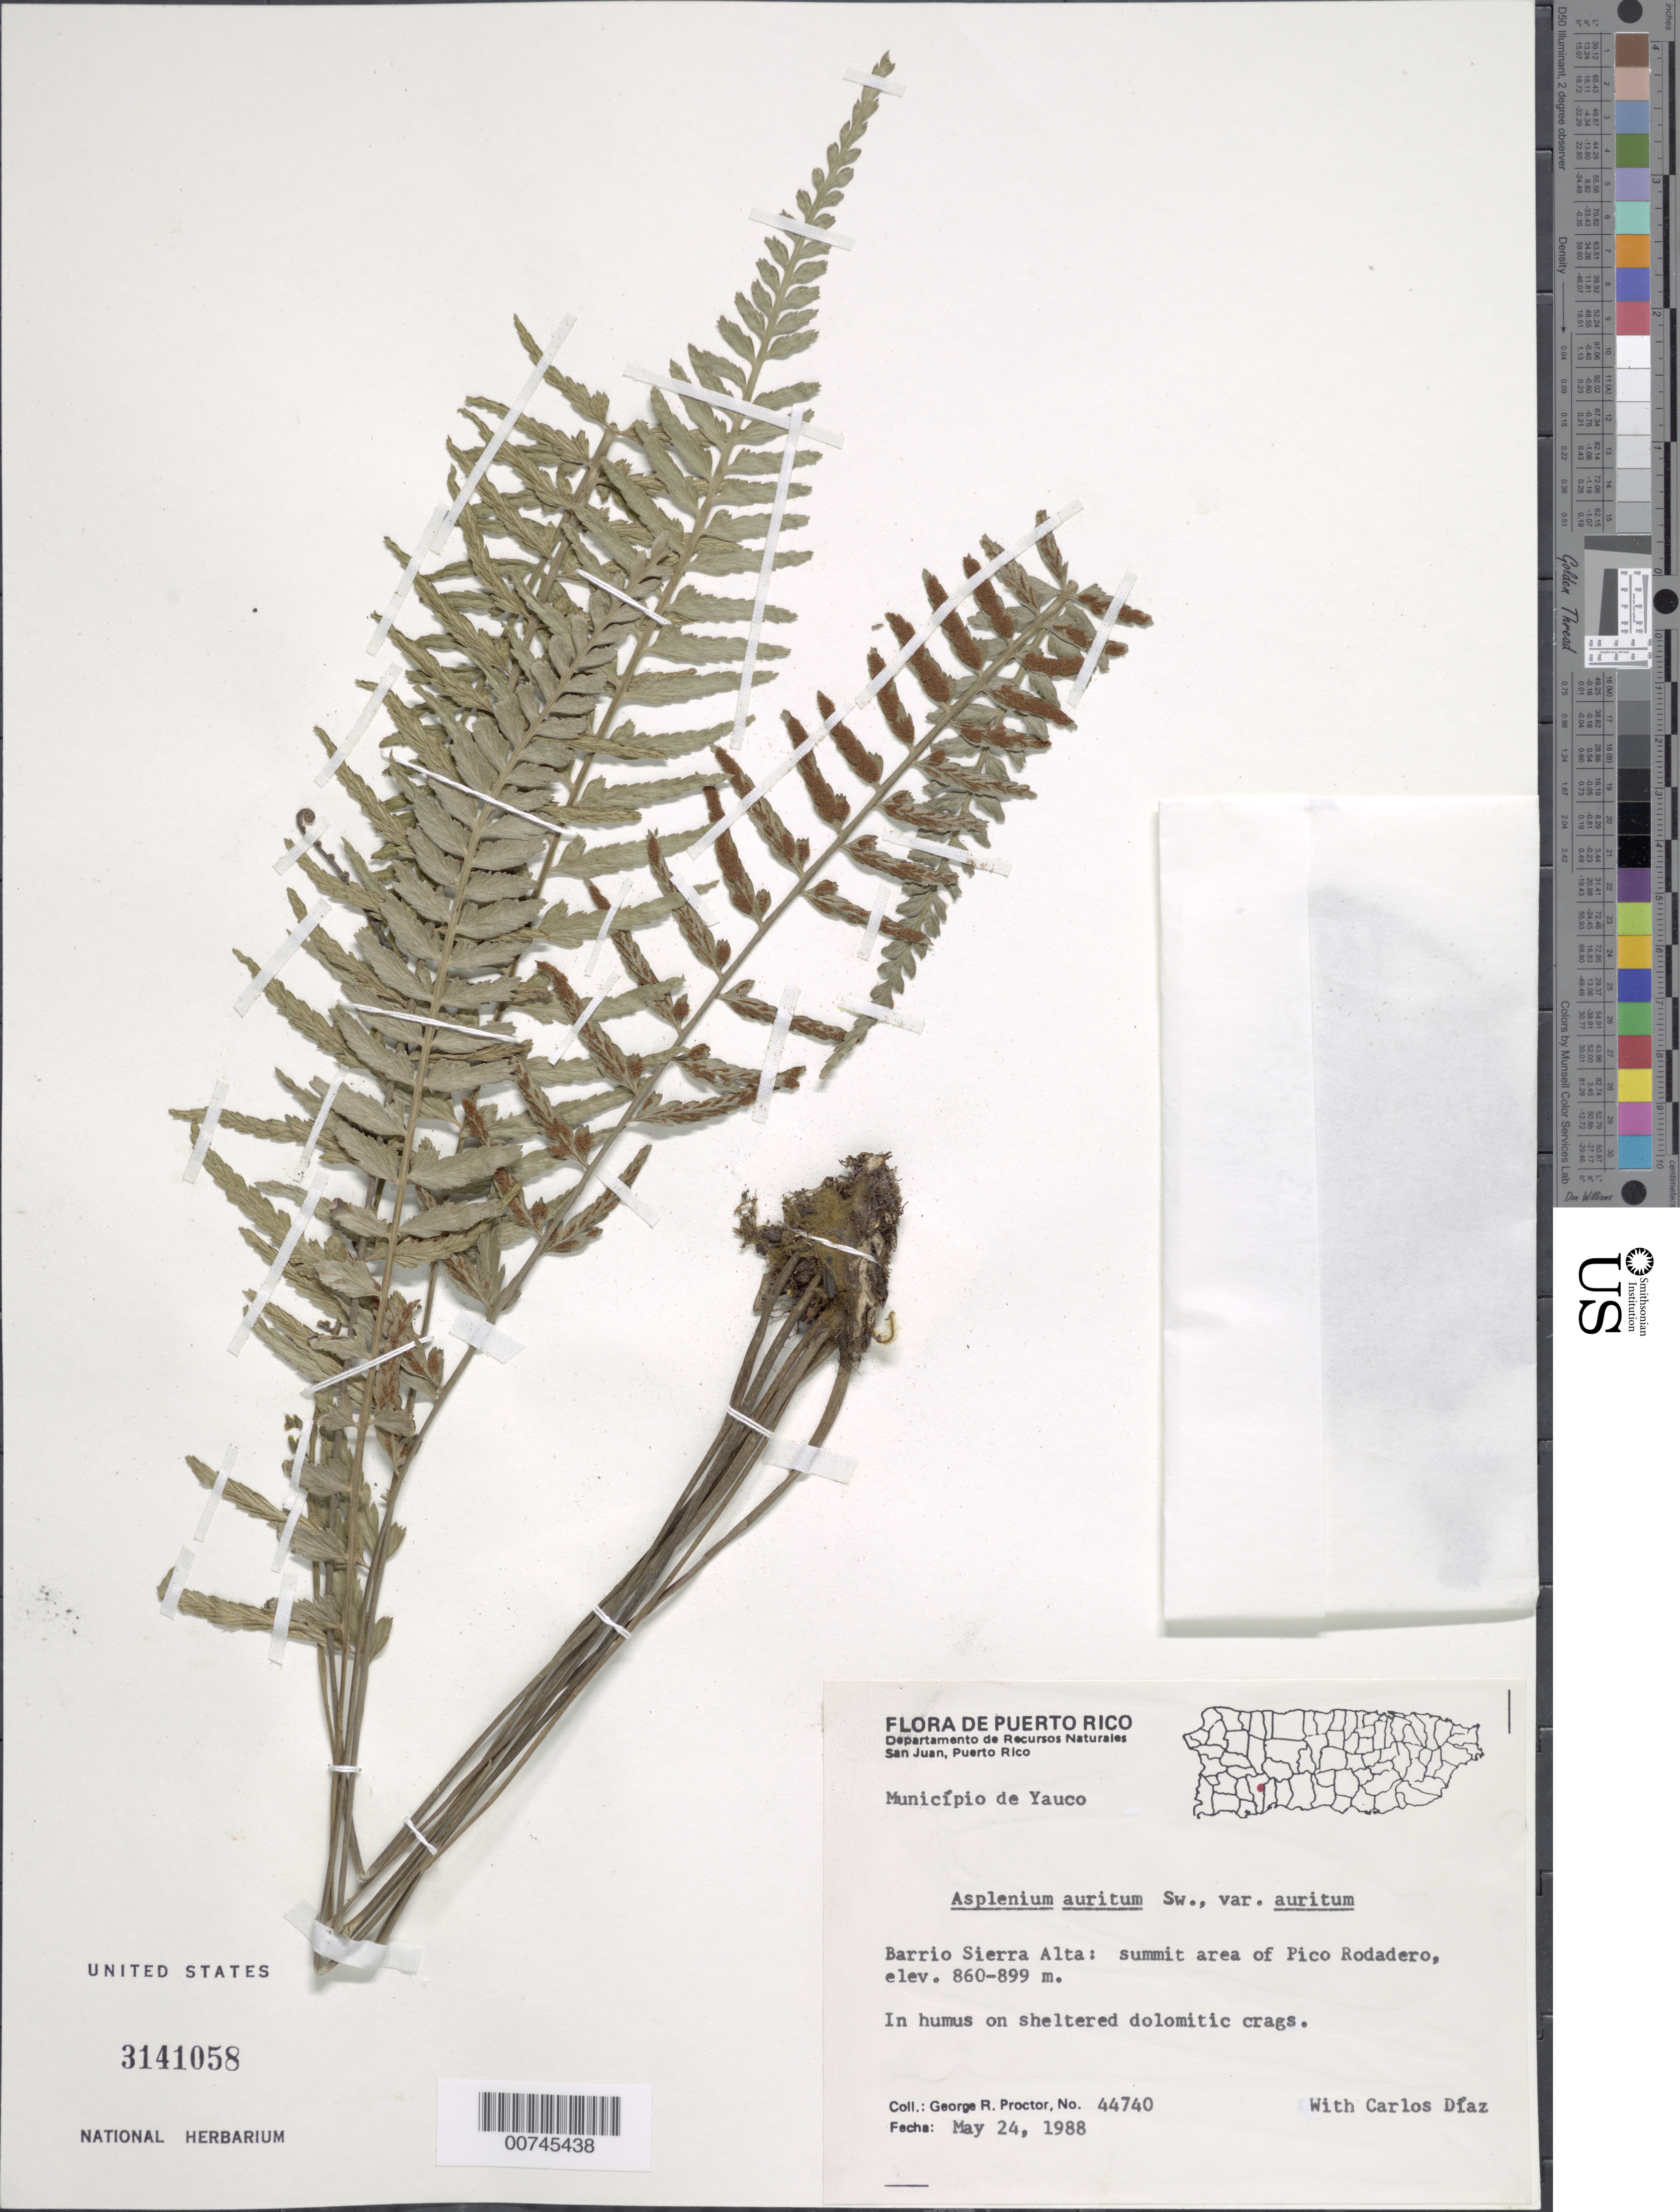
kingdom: Plantae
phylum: Tracheophyta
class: Polypodiopsida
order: Polypodiales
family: Aspleniaceae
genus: Asplenium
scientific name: Asplenium auritum var. auritum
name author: Sw.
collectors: G. R. Proctor & C. Díaz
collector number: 44740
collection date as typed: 24 May 1988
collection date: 1988-05-24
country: Puerto Rico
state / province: Yauco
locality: Barrio Sierra Alta: summit area of Pico Rodadero. Municipio de Yauco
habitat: In humus on sheltered dolomitic crags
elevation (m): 860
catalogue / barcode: US 3141058